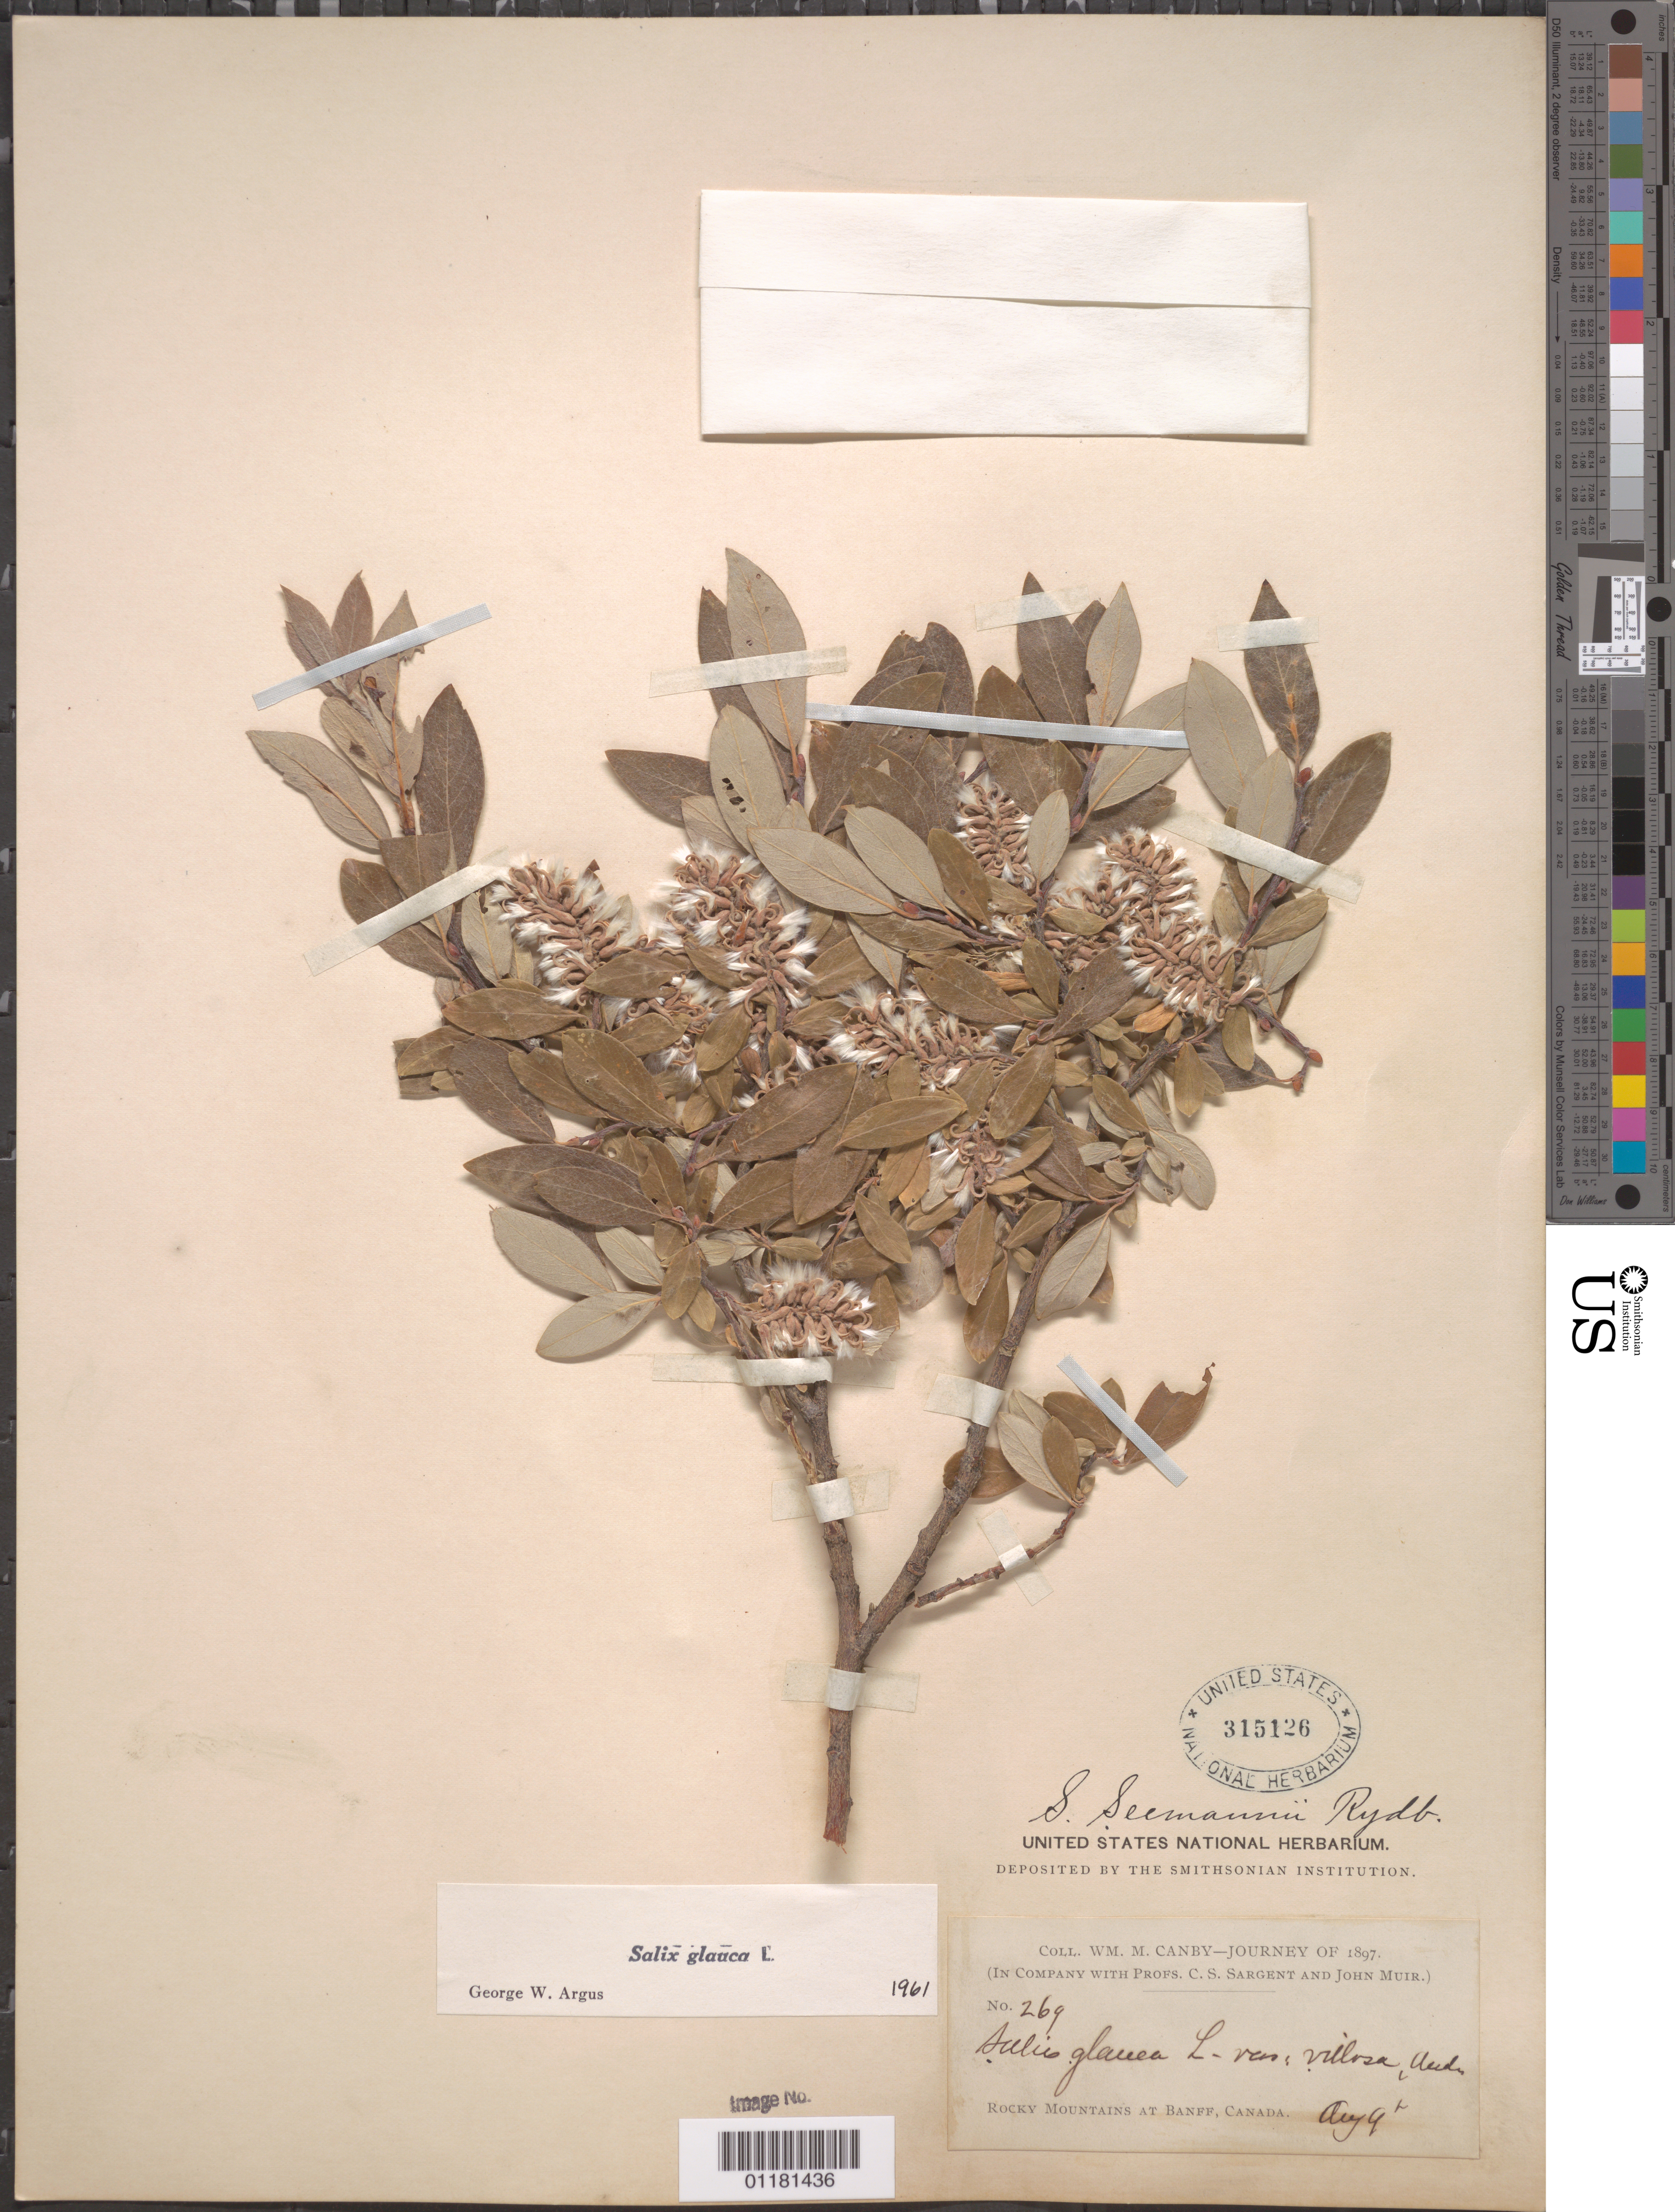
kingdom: Plantae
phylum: Tracheophyta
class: Magnoliopsida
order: Malpighiales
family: Salicaceae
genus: Salix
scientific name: Salix glauca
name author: L.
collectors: W. M. Canby, C. S. Sargent & J. Muir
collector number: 269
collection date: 1897-08-09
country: Canada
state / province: Alberta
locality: Rocky Mts. at Banff.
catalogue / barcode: US 315126